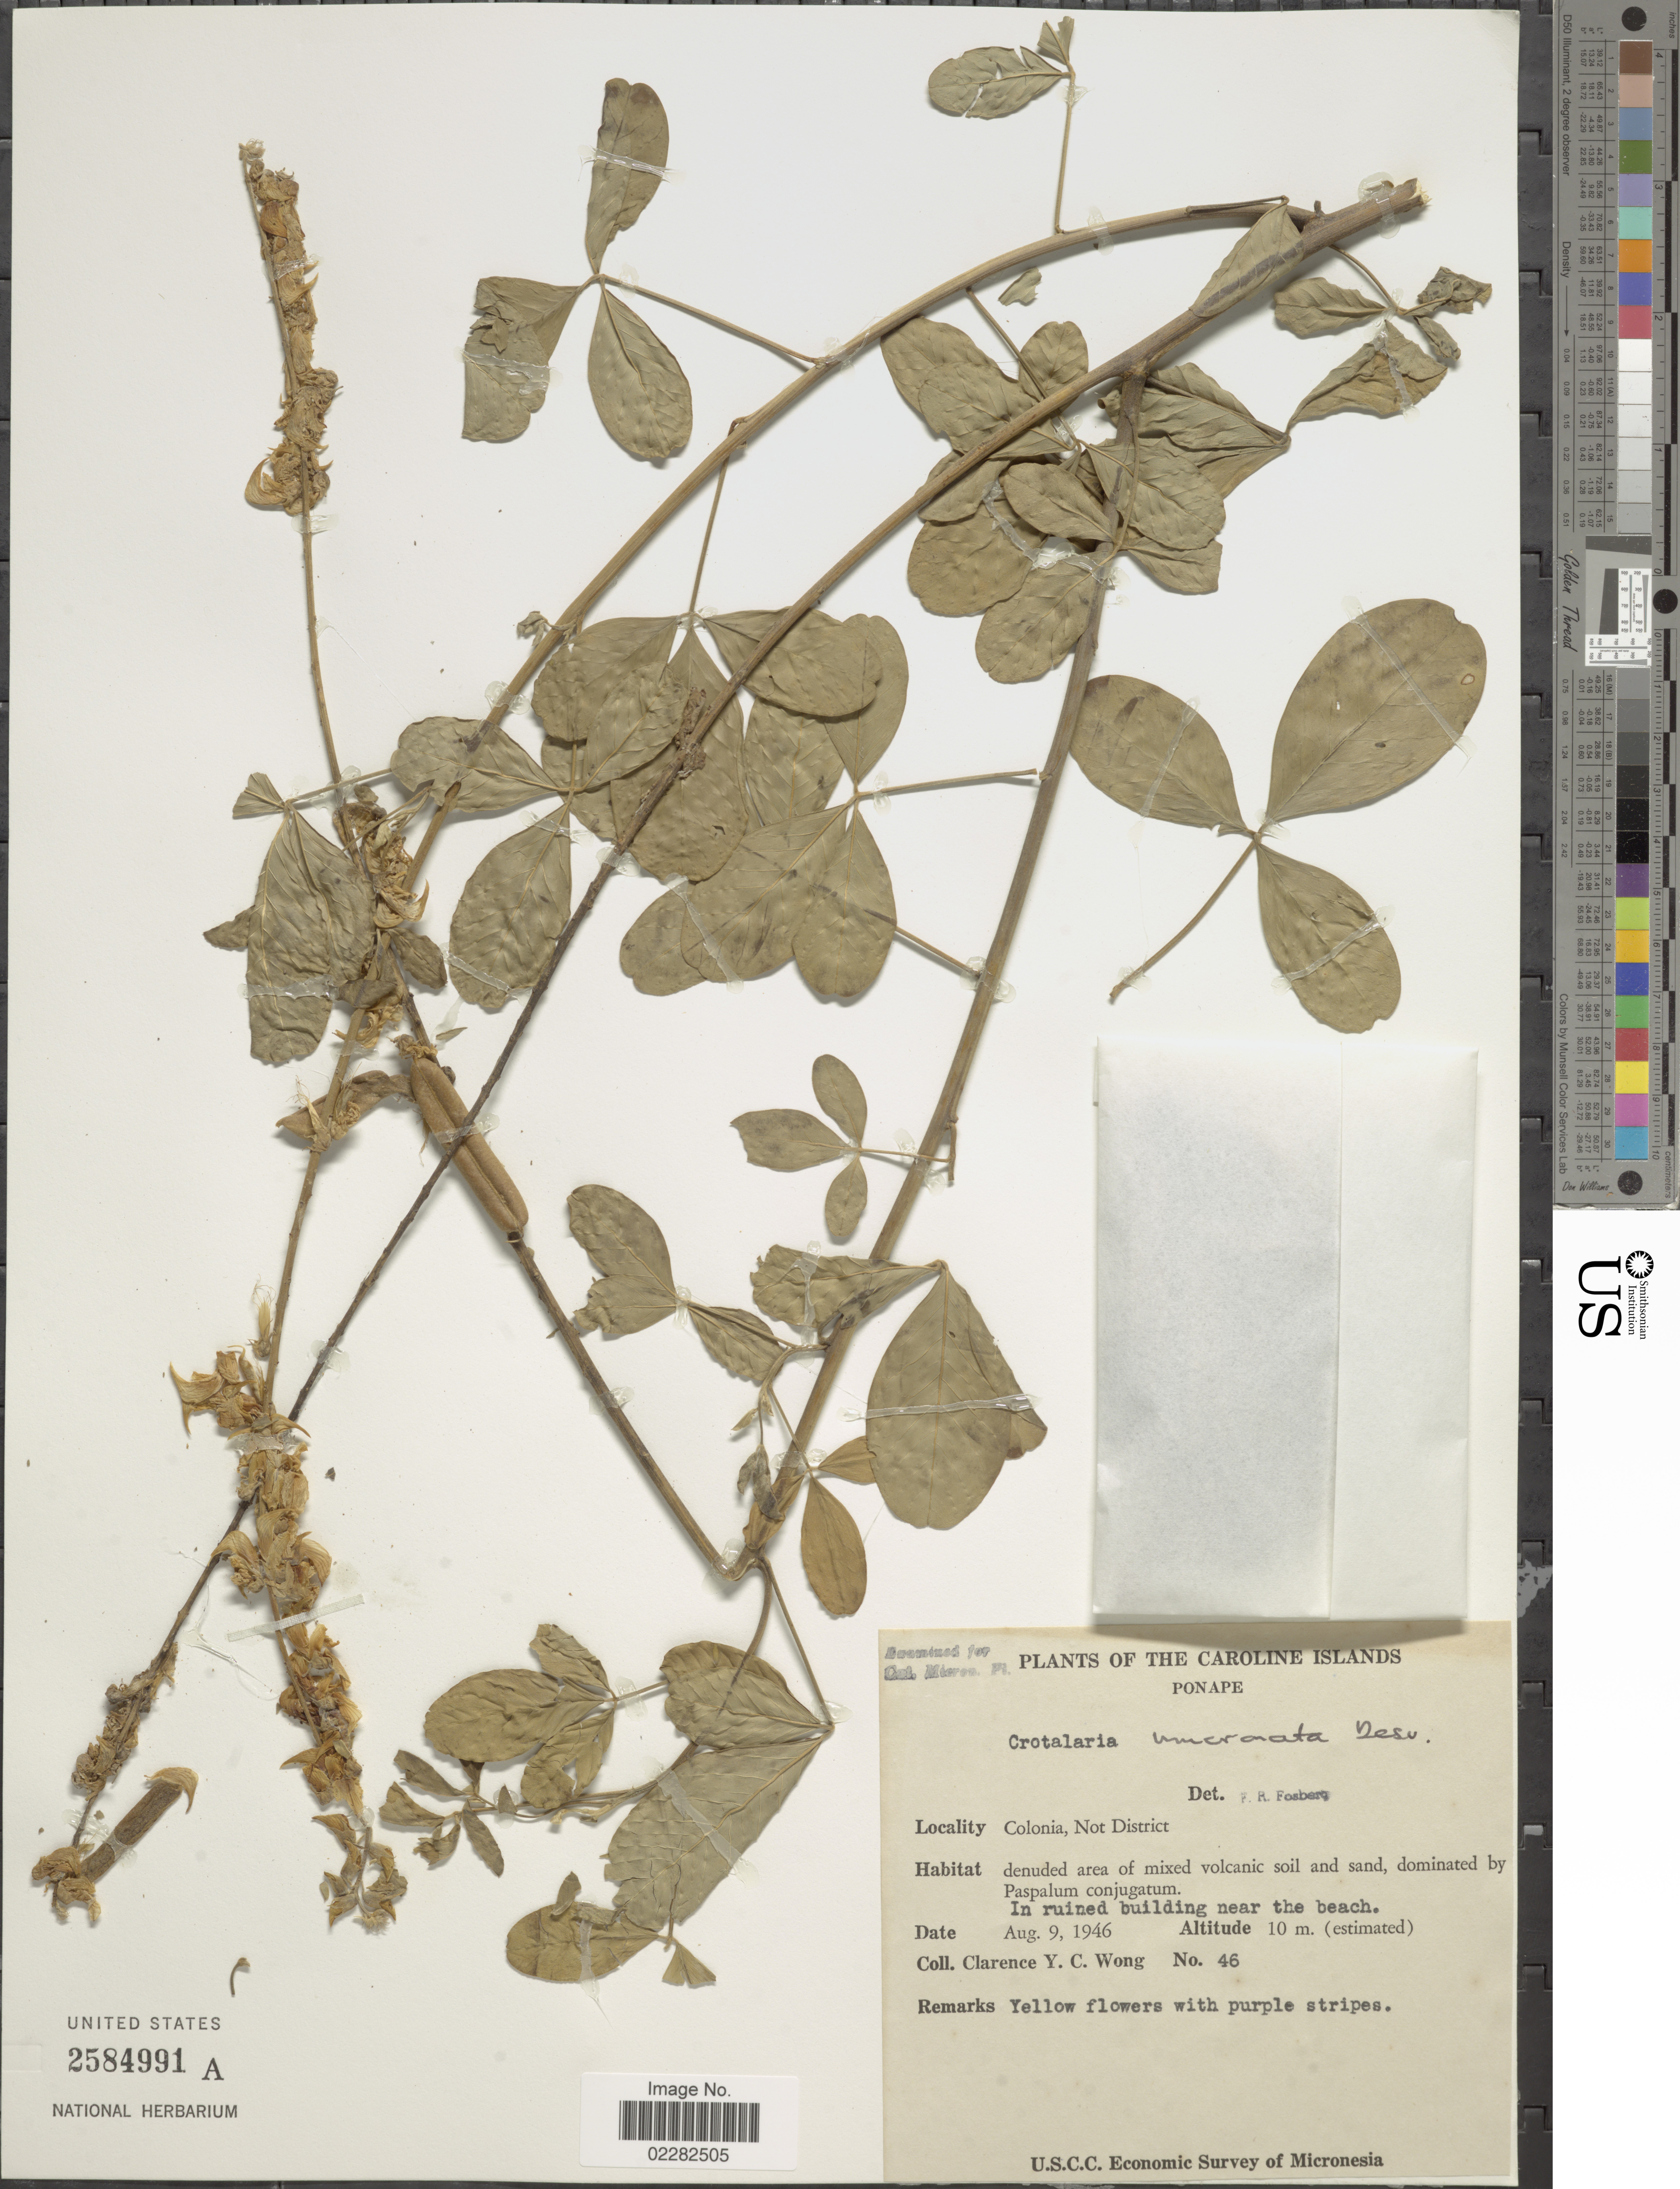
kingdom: Plantae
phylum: Tracheophyta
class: Magnoliopsida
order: Fabales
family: Fabaceae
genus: Crotalaria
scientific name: Crotalaria pallida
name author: Aiton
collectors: C. Y. C. Wong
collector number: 46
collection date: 1946-08-09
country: Micronesia, Federated States of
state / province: Pohnpei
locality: Ponape, Caroline Islands, Colonia, Not District, in ruined building near the beach.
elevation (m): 10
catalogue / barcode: US 2584991A